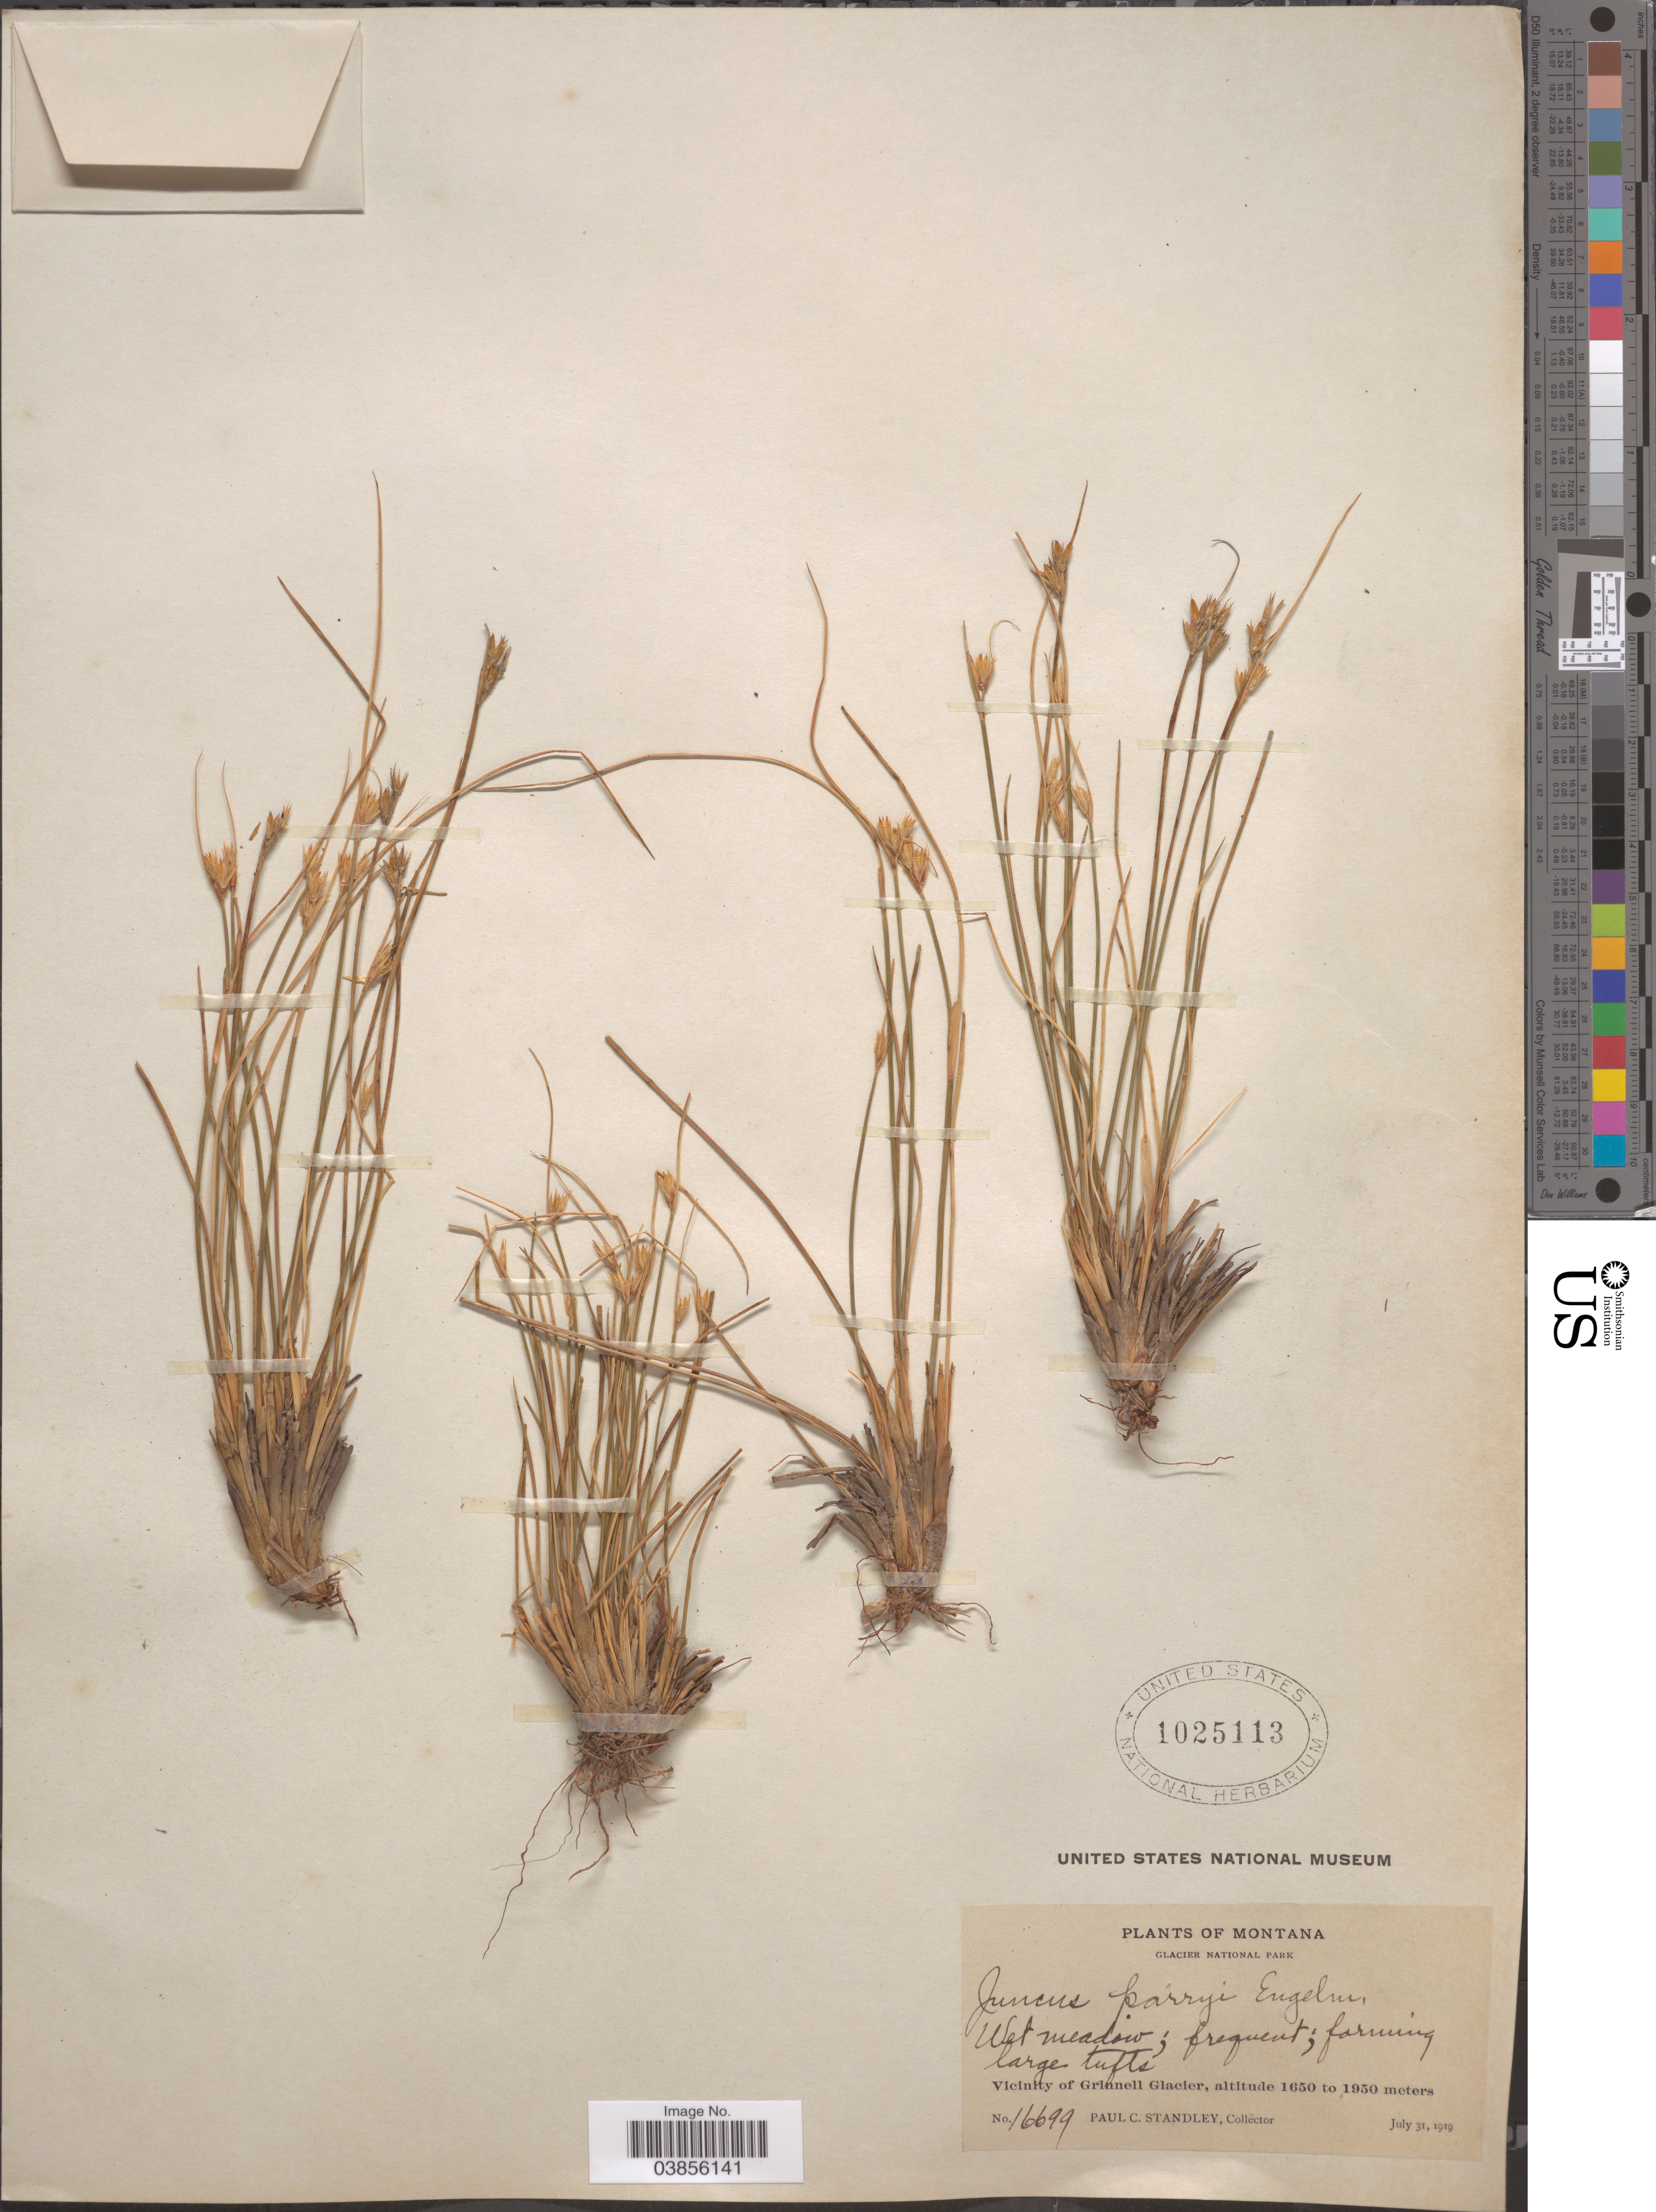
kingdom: Plantae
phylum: Tracheophyta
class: Liliopsida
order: Poales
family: Juncaceae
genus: Juncus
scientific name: Juncus parryi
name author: Engelm.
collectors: P. C. Standley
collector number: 16699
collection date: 1919-07-31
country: United States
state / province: Montana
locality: Glacier National Park. Vicinity of Grinnell Glacier.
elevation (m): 1650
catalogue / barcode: US 1025113